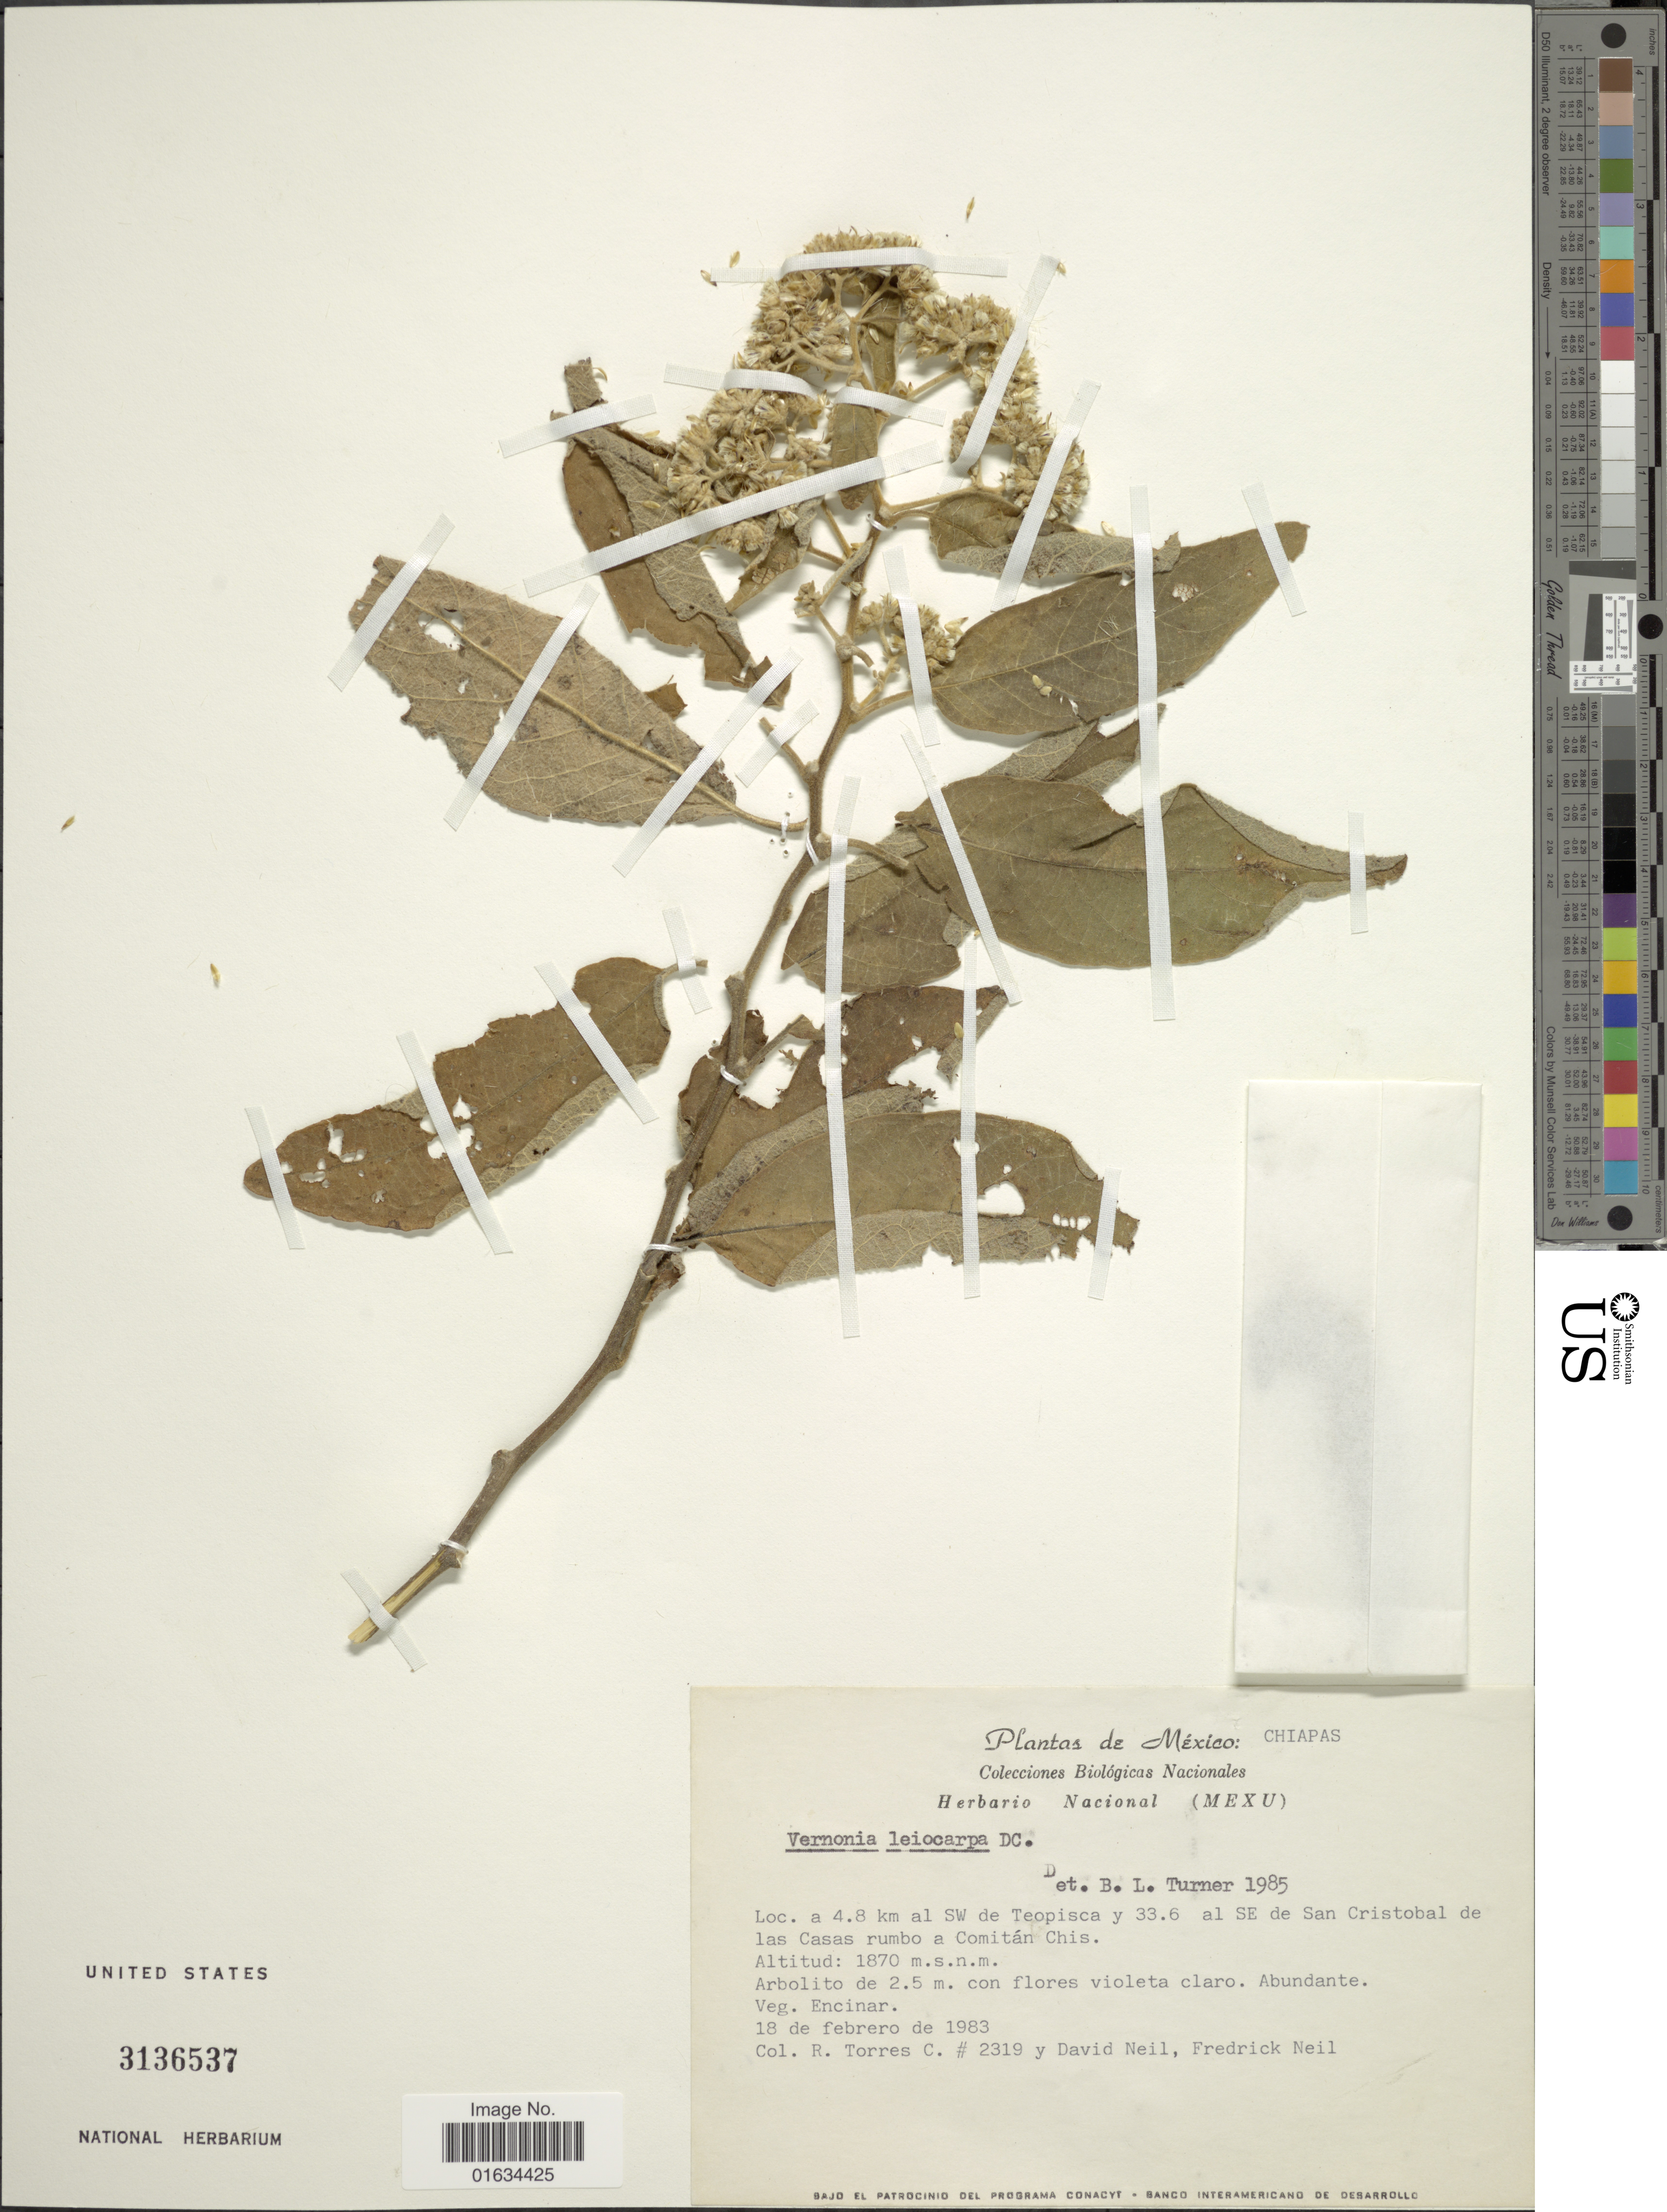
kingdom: Plantae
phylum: Tracheophyta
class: Magnoliopsida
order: Asterales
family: Asteraceae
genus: Eremosis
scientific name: Eremosis leiocarpa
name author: (DC.) Gleason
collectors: R. Torres C., D. A. Neil & F. Neil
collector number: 2319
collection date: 1983-02-18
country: Mexico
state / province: Chiapas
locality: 4.8 km al SW de Teopisca y 33.6 al SE de San Cristobal de las Casas rumbo a Comitán Chis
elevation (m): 1870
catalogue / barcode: US 3136537